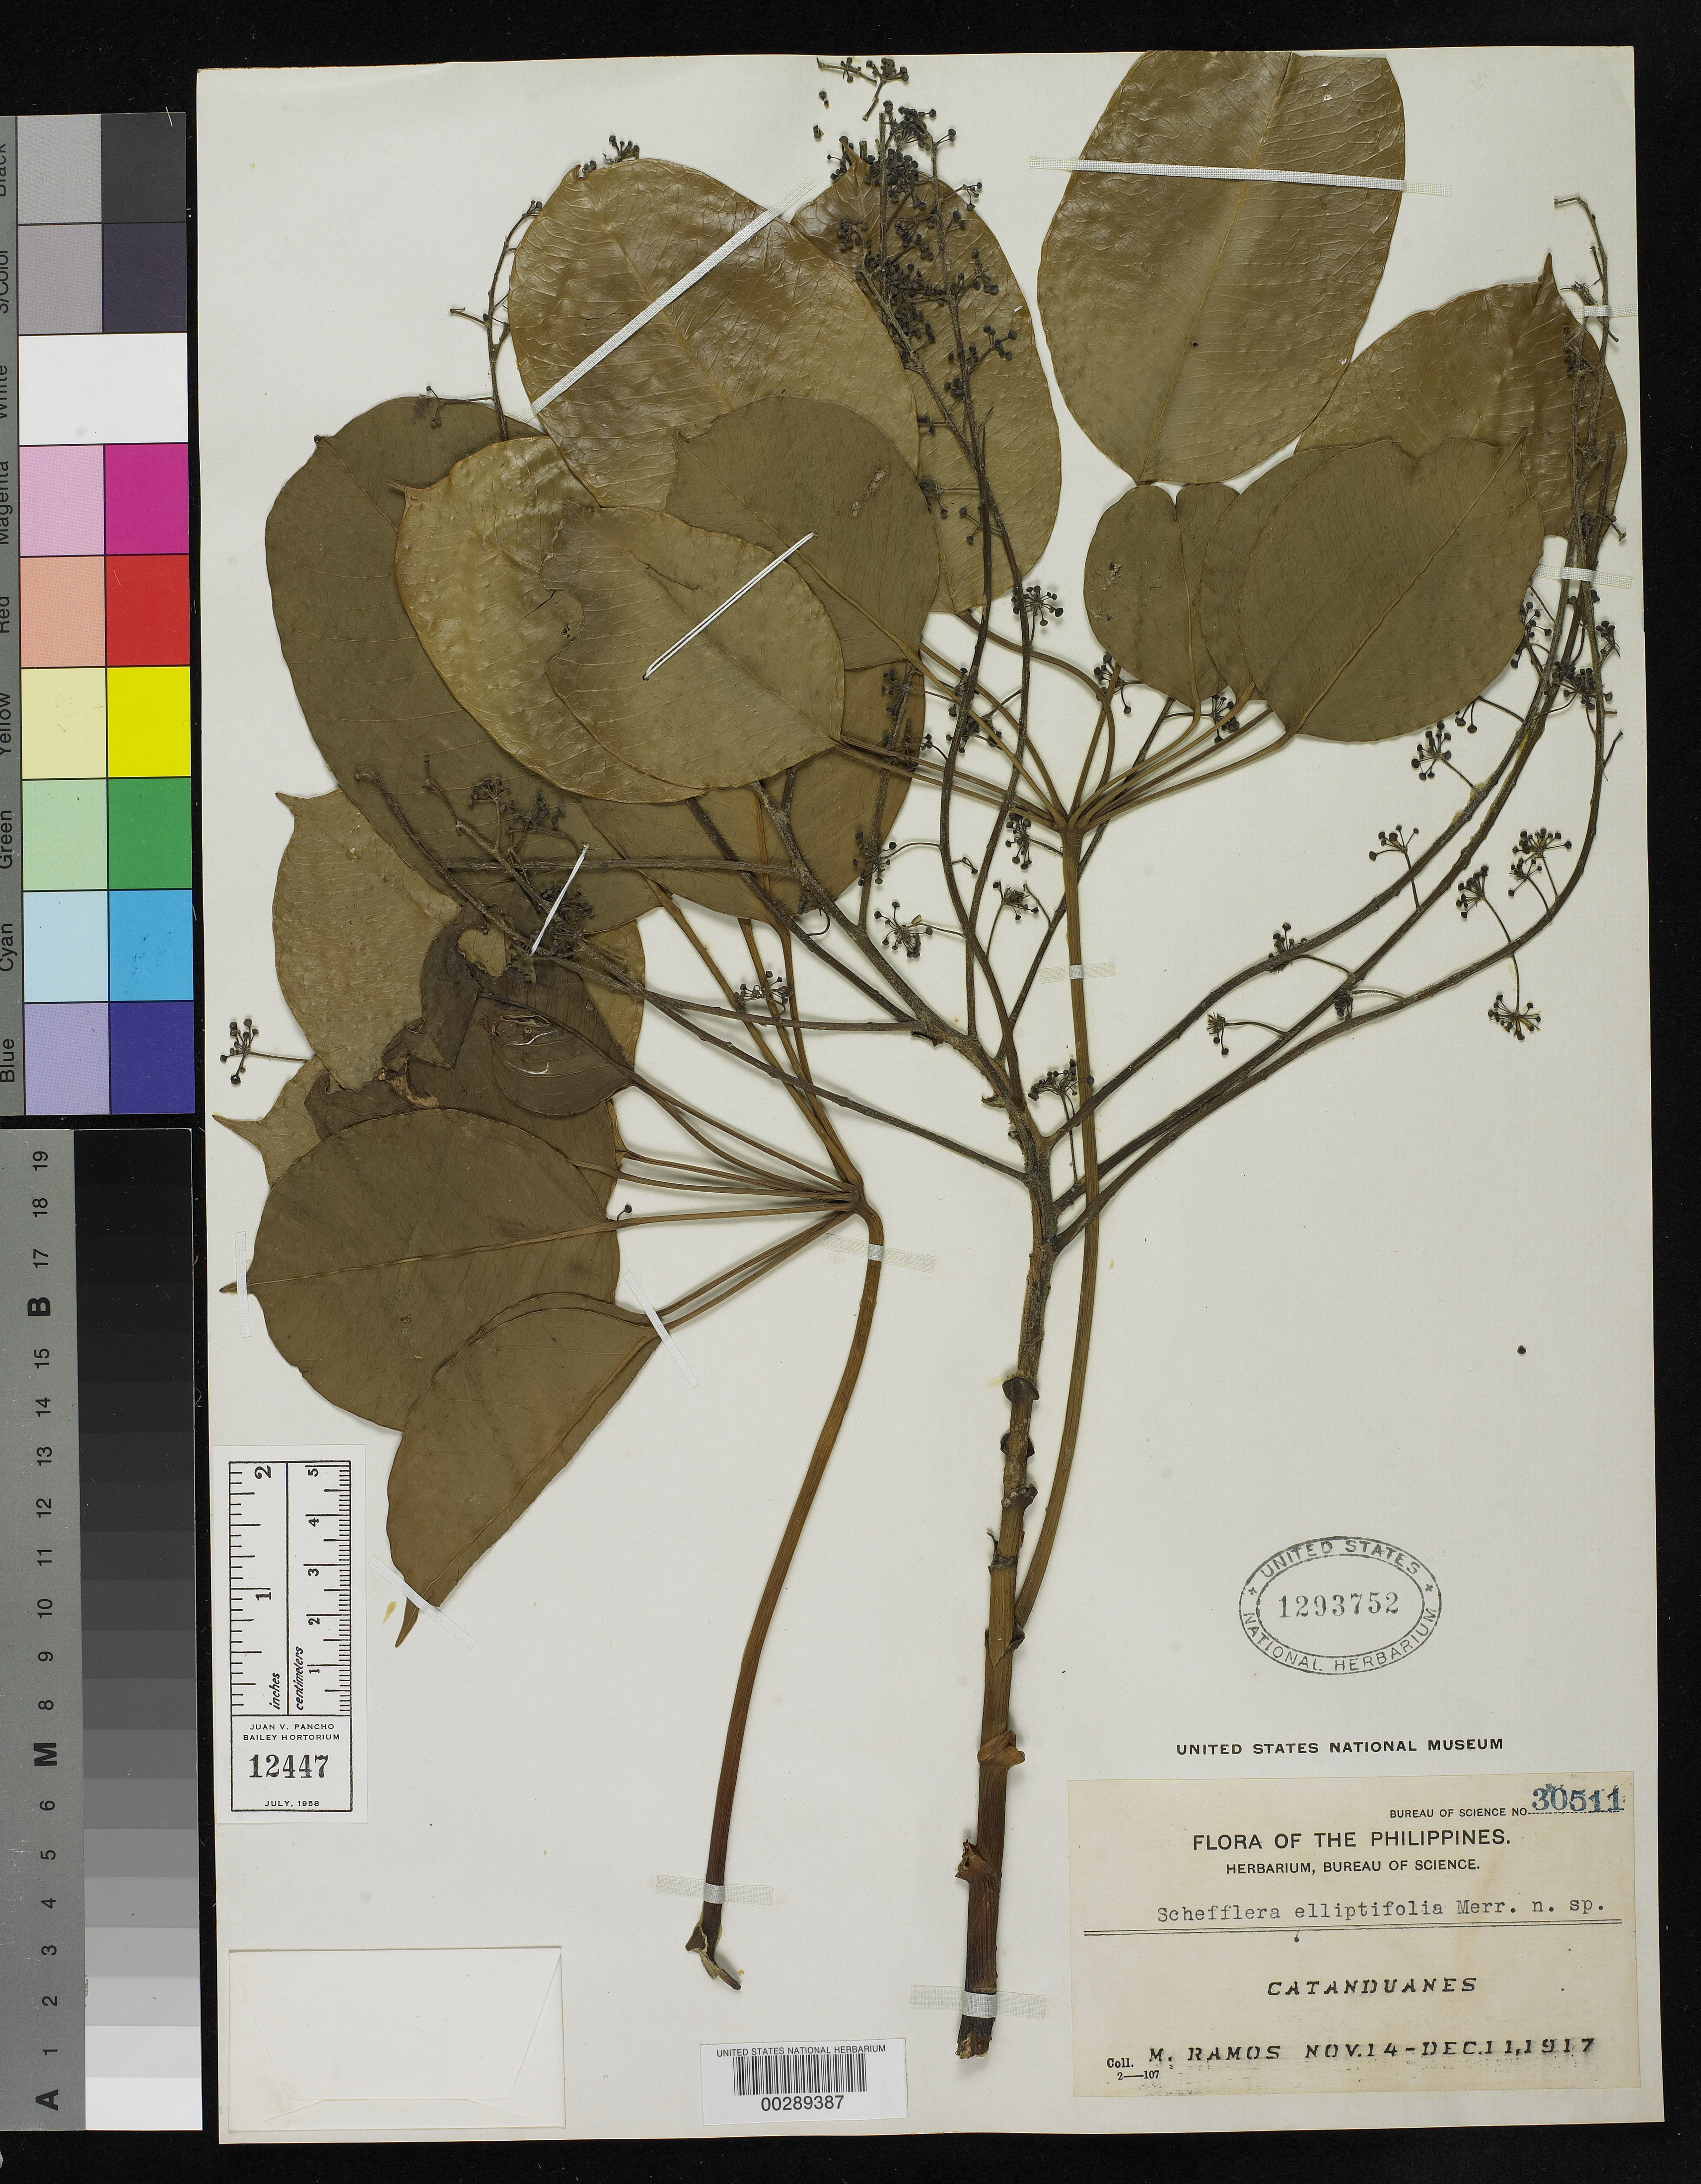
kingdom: Plantae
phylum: Tracheophyta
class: Magnoliopsida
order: Apiales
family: Araliaceae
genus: Schefflera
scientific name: Schefflera elliptifoliola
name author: Merr.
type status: Isotype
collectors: M. Ramos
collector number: Bur. Sci. 30511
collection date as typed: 14 Nov 1917 to 11 Dec 1917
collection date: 1917-11-14/1917-12-11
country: Philippines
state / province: Bicol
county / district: Catanduanes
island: Catanduanes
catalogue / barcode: US 1293752